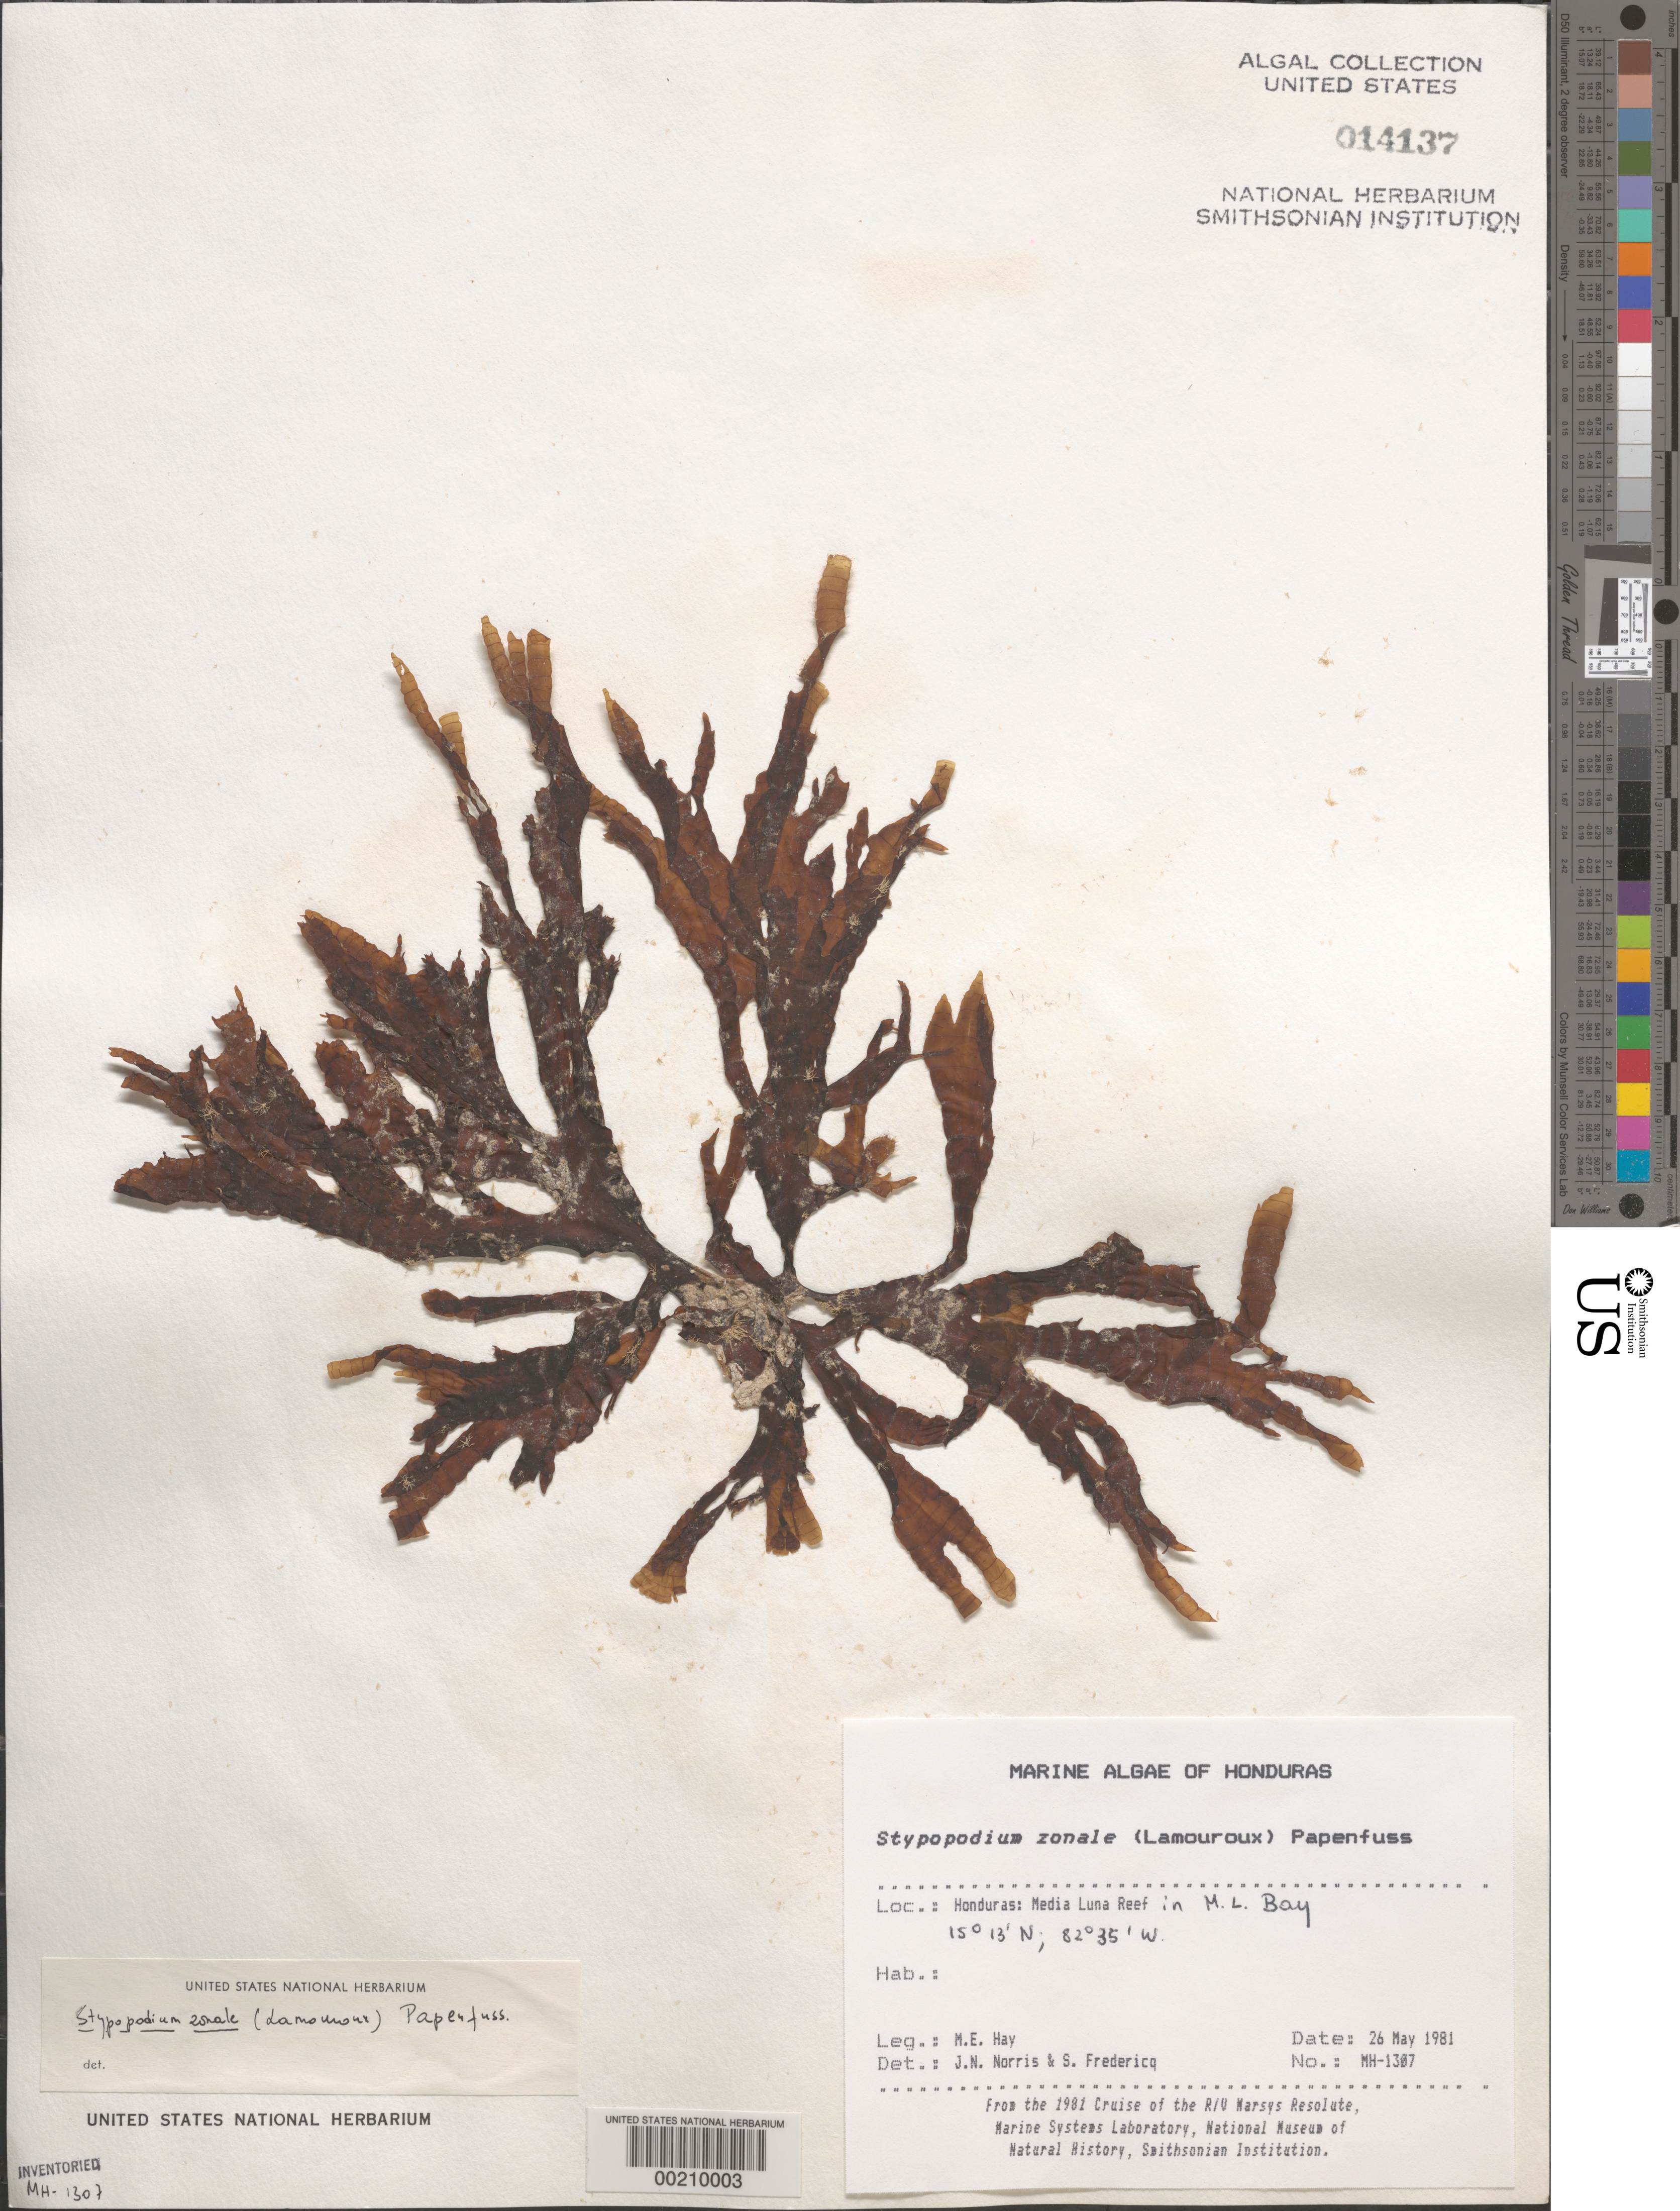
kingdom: Chromista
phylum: Ochrophyta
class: Phaeophyceae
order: Dictyotales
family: Dictyotaceae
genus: Stypopodium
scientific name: Stypopodium zonale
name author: (J.V.Lamouroux) Papenf.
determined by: Norris, J. N.; Fredericq, S.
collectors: M. E. Hay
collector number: MEH-1307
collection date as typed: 26 May 1981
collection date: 1981-05-26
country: Honduras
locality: Media Luna Reef, Media Luna Bay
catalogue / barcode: US 14137